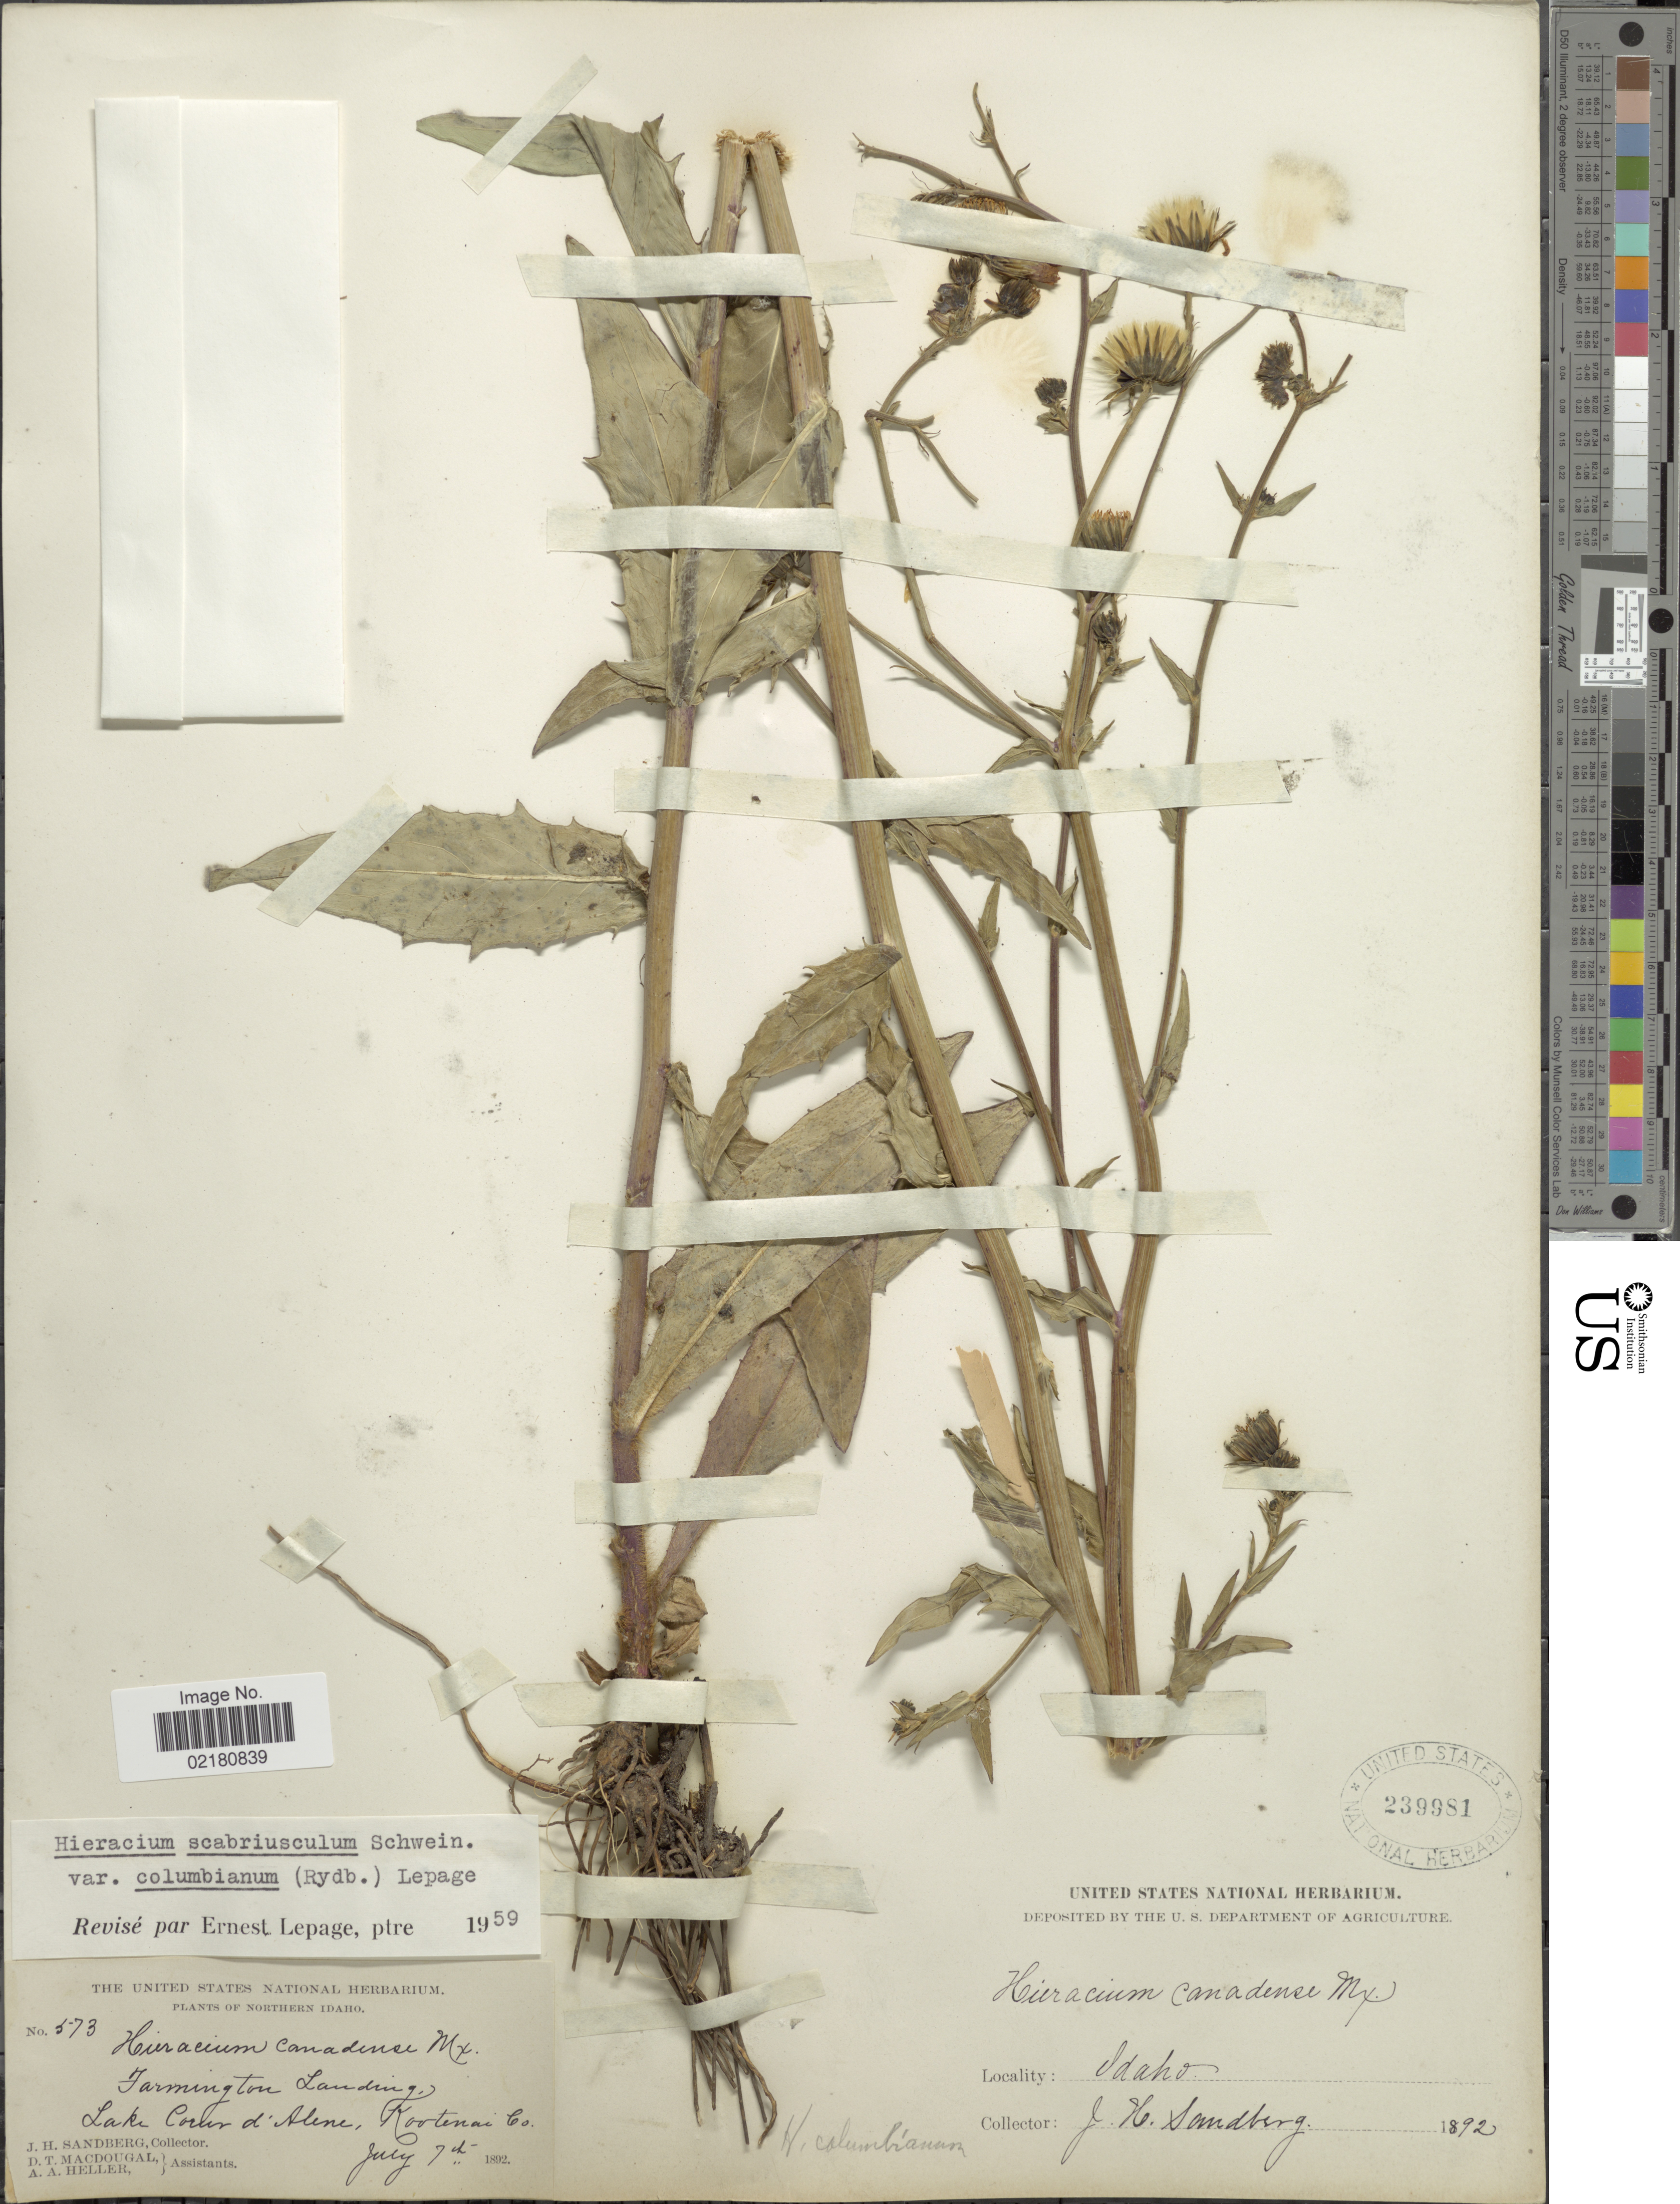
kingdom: Plantae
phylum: Tracheophyta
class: Magnoliopsida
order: Asterales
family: Asteraceae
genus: Hieracium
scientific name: Hieracium umbellatum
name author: L.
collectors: J. H. Sandberg, D. T. MacDougal & A. A. Heller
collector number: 573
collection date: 1892-07-07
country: United States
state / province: Idaho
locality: Northern Idaho. Farmington Landing, Lake Coeur D'Alene, Kootenai Co.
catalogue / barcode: US 239981